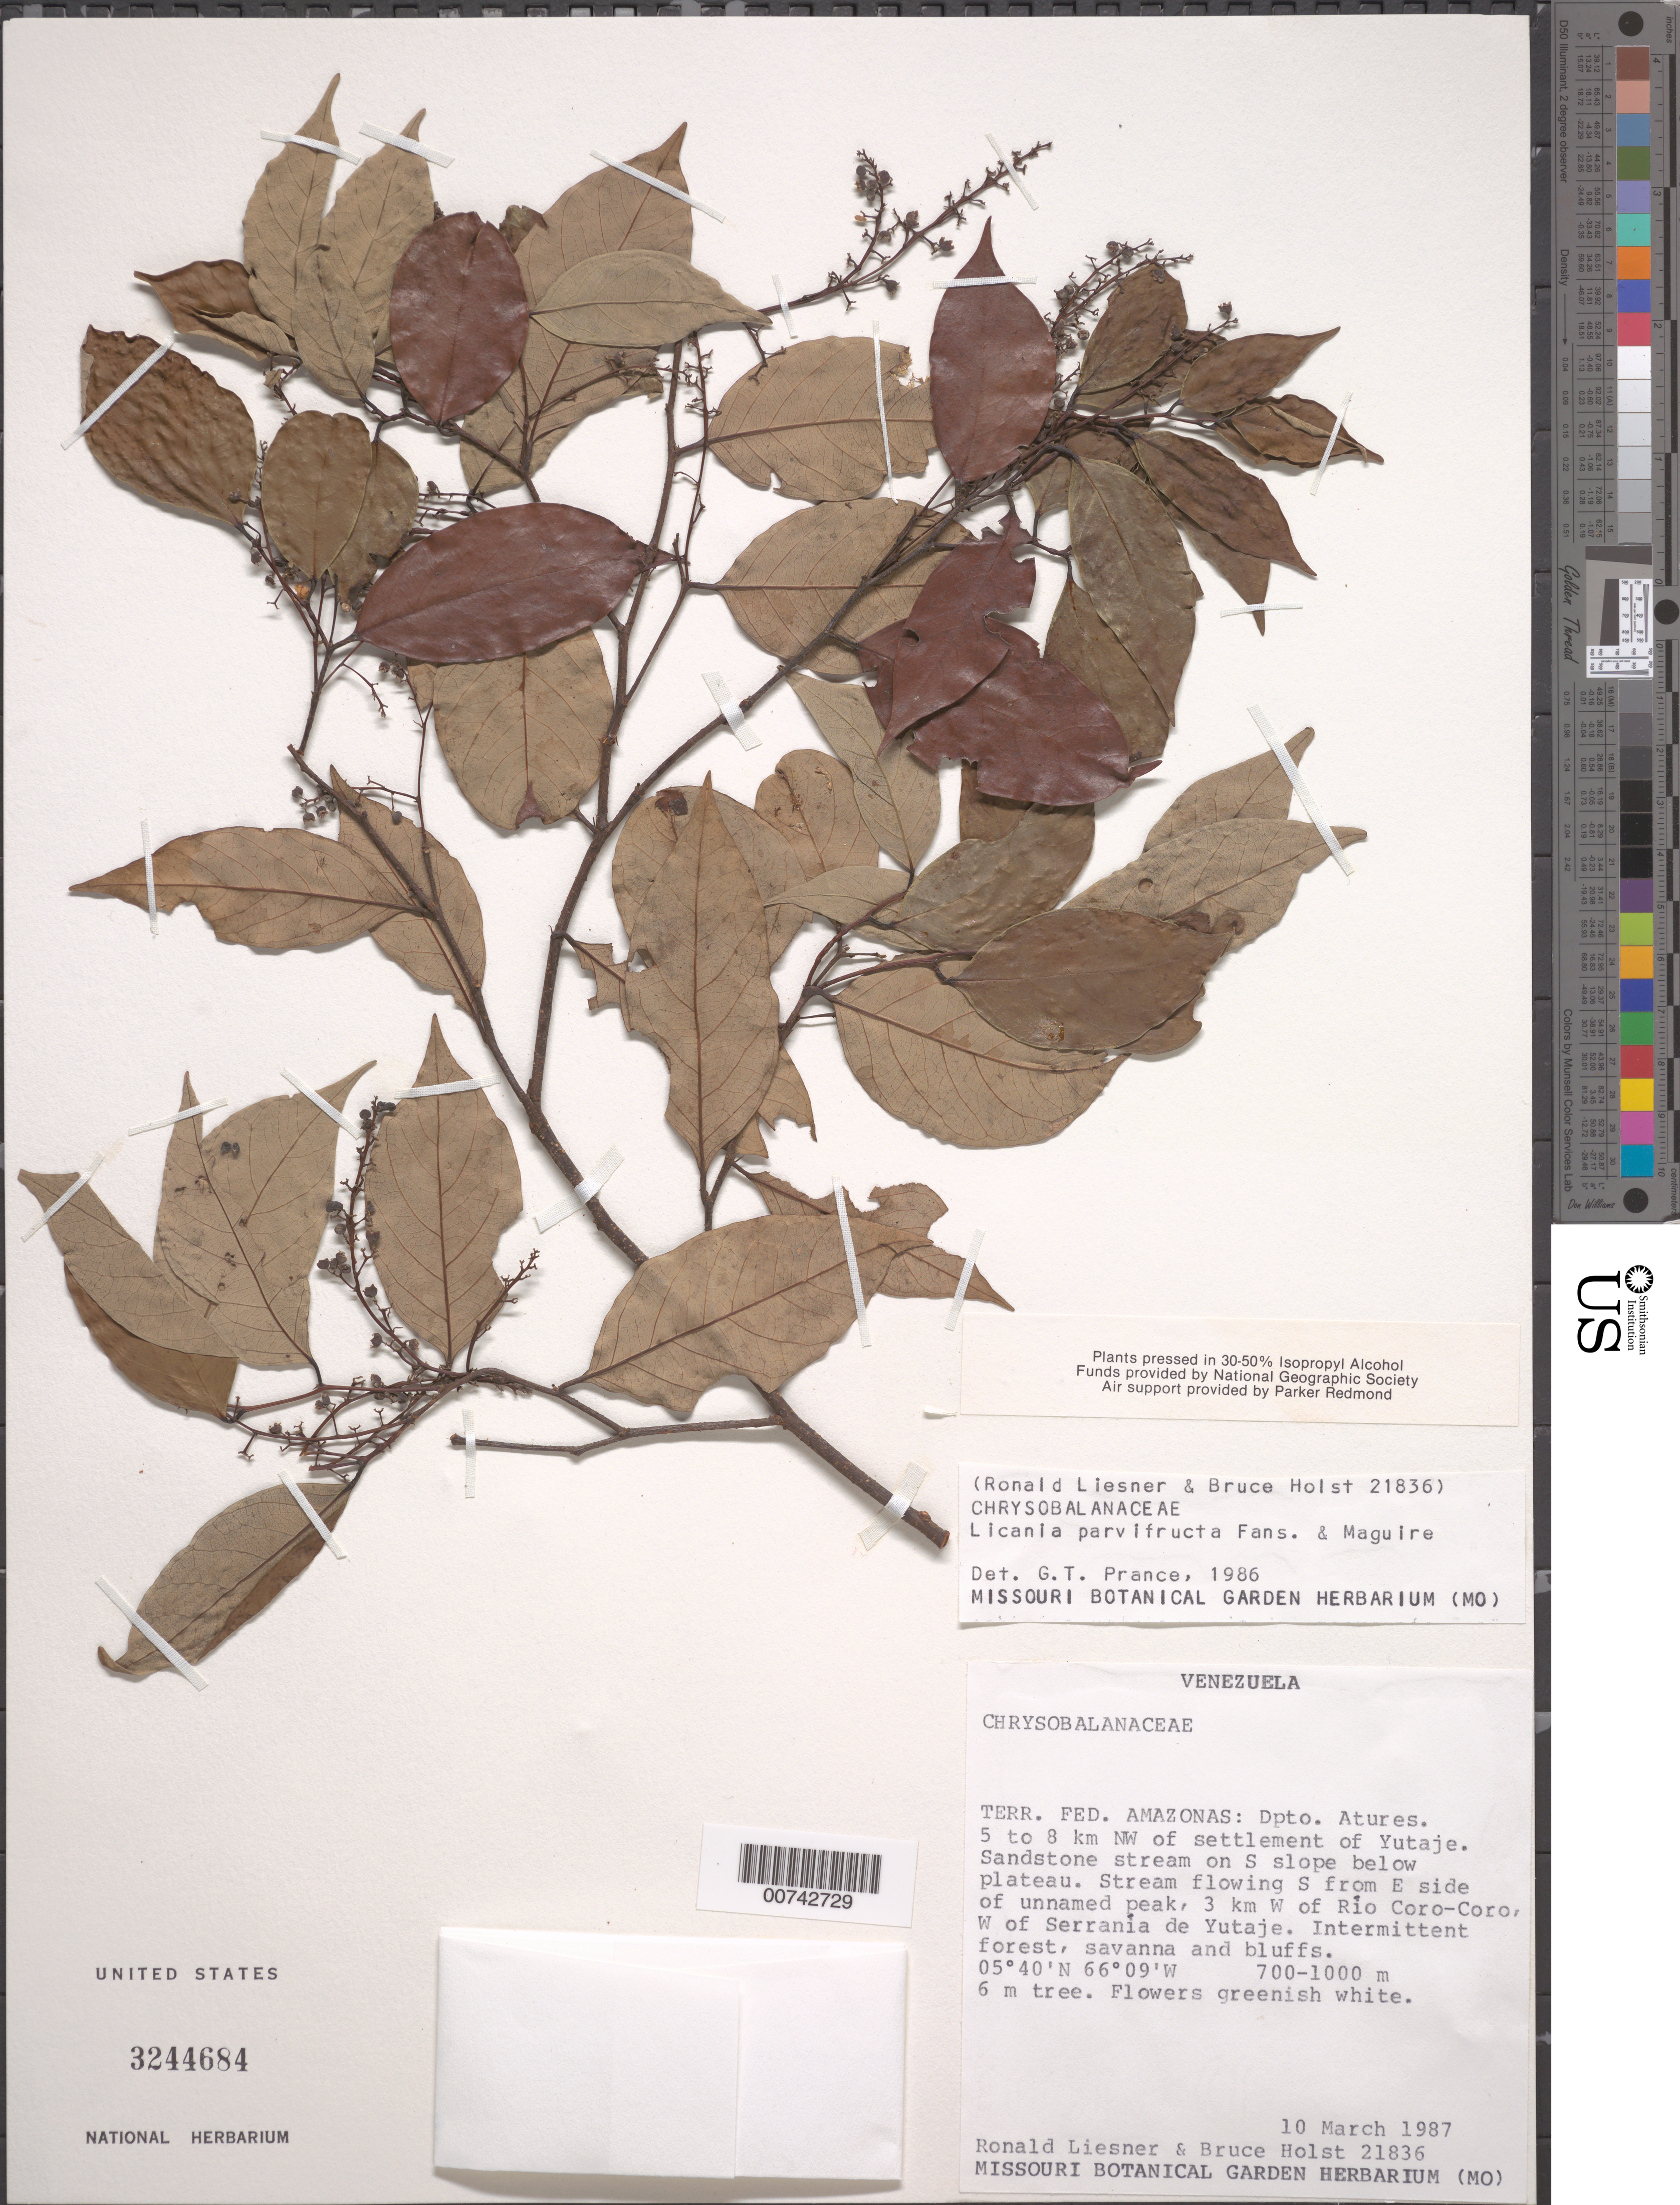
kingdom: Plantae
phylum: Tracheophyta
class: Magnoliopsida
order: Malpighiales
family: Chrysobalanaceae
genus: Licania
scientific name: Licania parvifructa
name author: Fanshawe & Maguire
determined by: Prance, G. T.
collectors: R. L. Liesner & B. Holst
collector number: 21836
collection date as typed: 10-Mar-87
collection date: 1987-03-10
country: Venezuela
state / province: Amazonas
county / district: Atures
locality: Yutajé, 5-8 km NW of settlement, on S slope below plateau; stream flowing S from E side of unnamed peak, 3 km W of Río Coro-Coro, W of Serrania de Yutajé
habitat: Intermittent forest, savanna, and bluffs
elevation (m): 700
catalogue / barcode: US 3244684